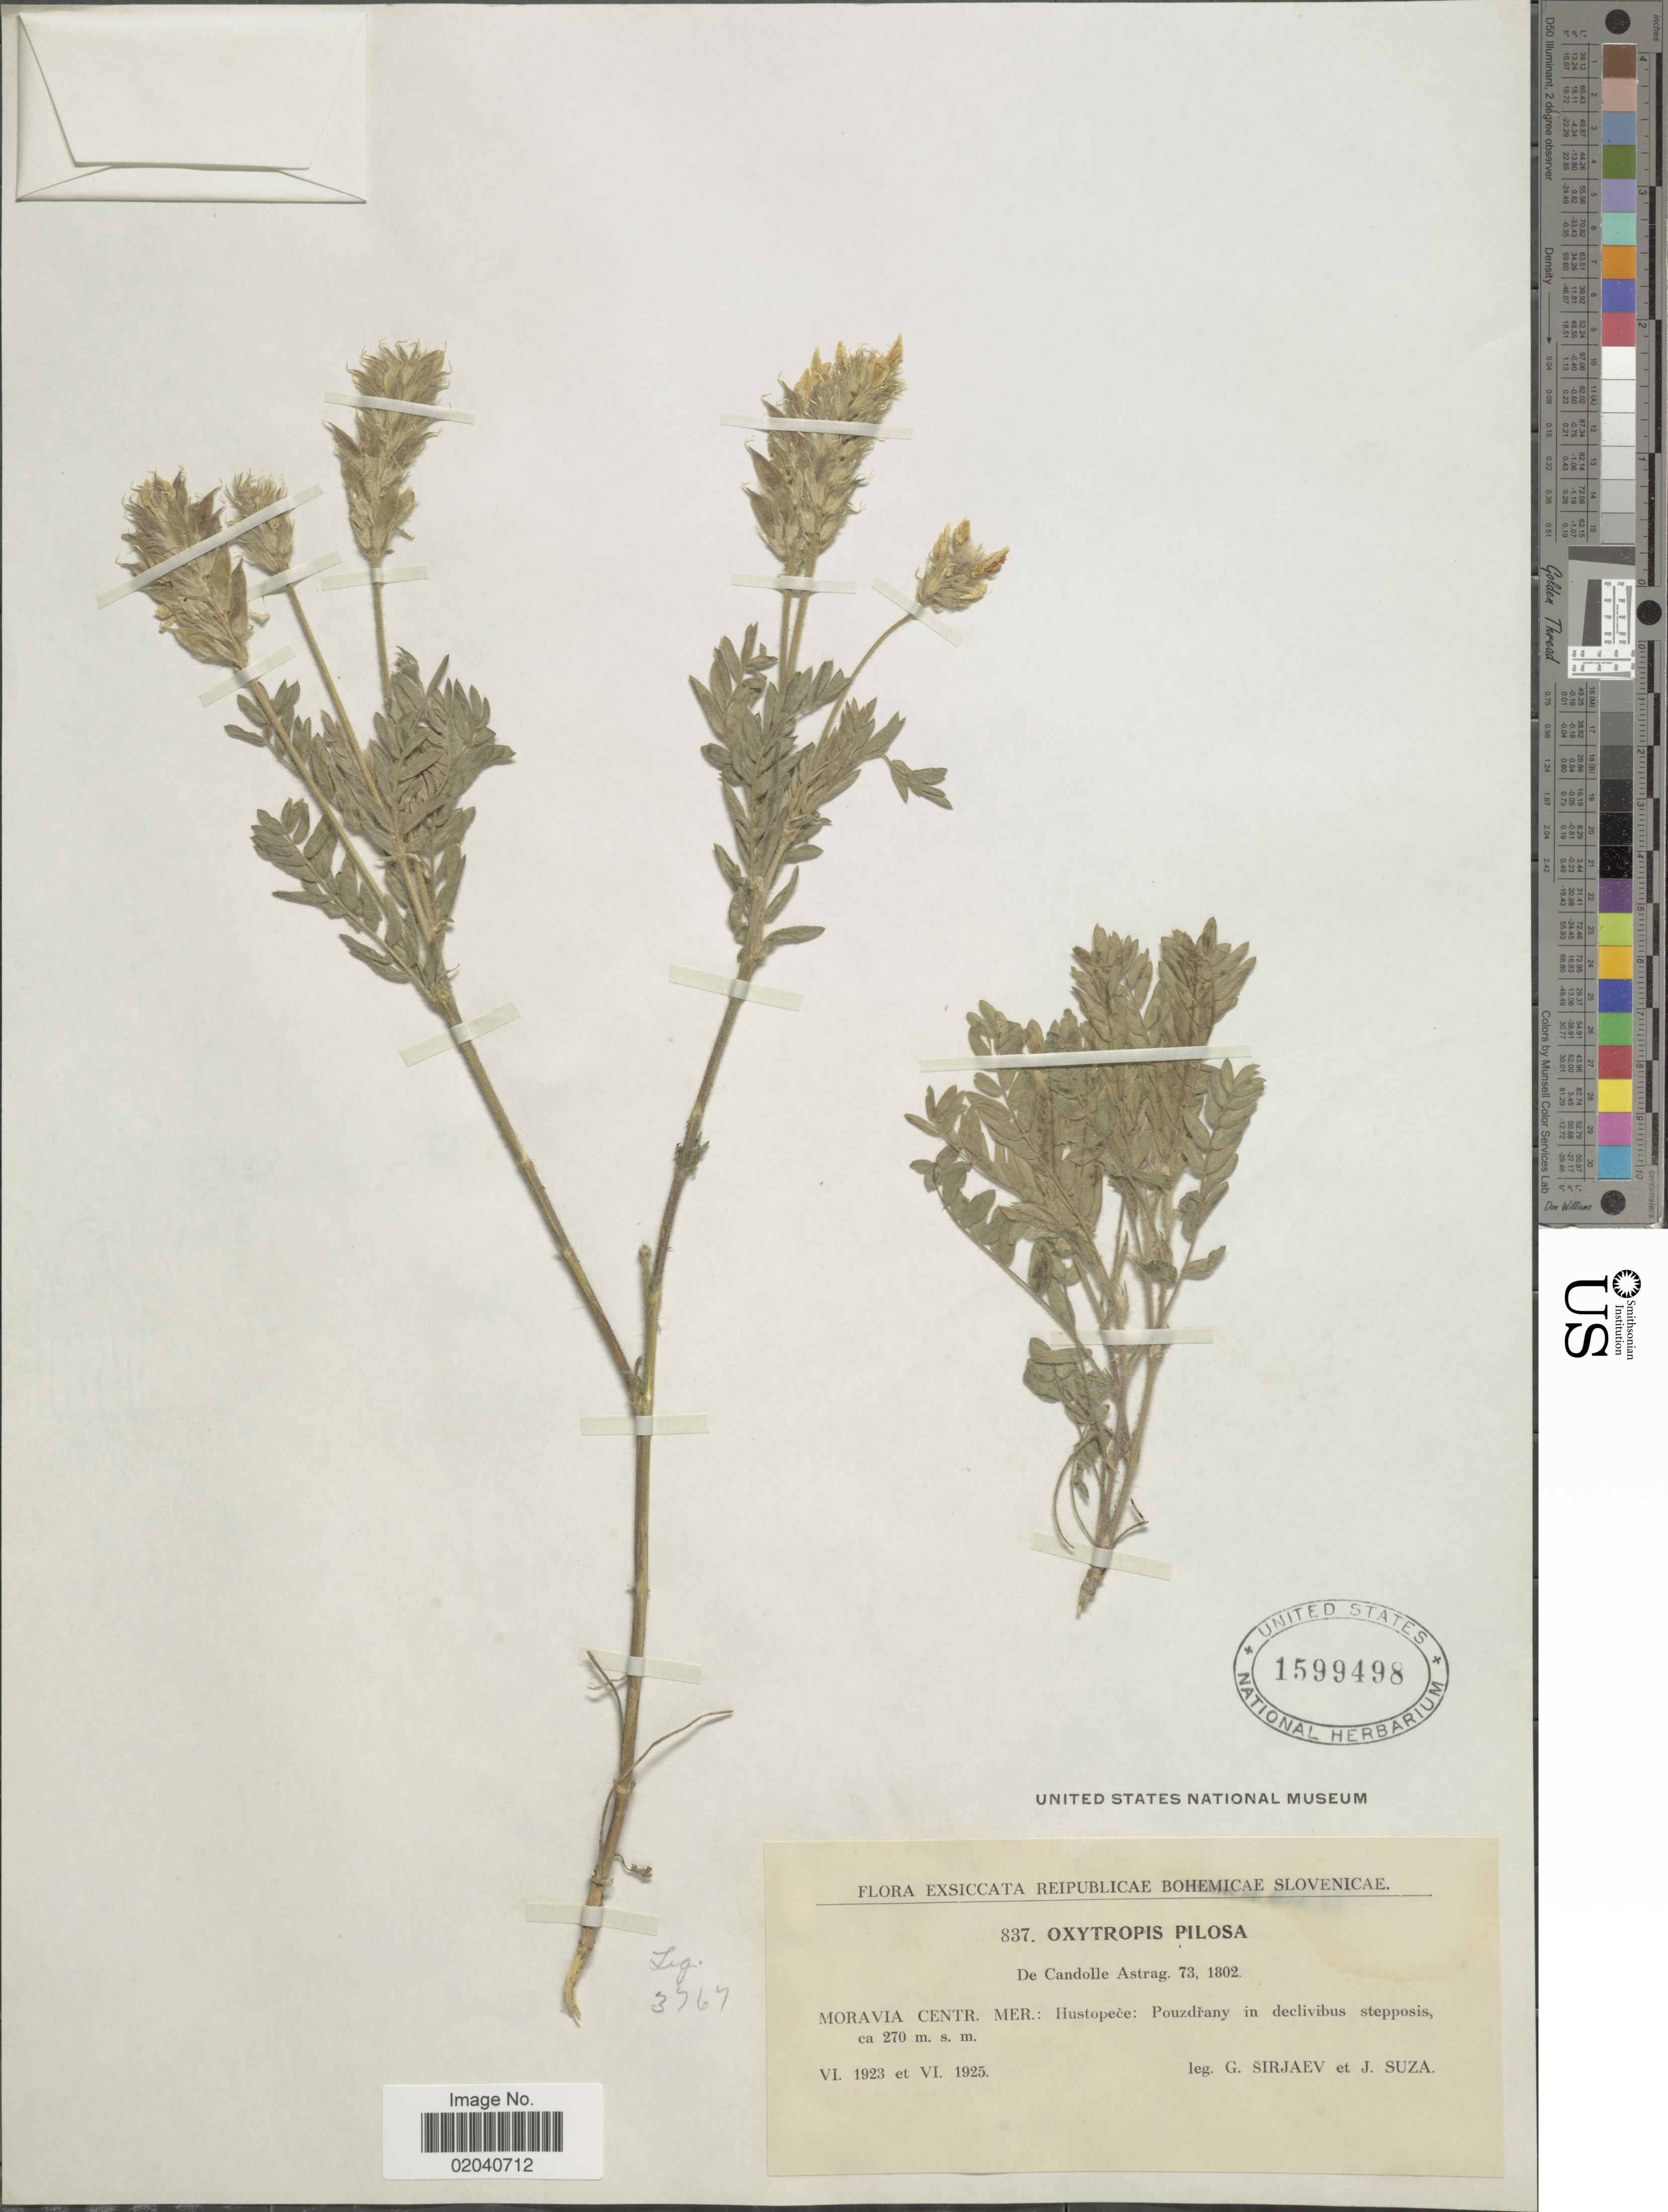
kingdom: Plantae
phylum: Tracheophyta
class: Magnoliopsida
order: Fabales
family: Fabaceae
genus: Oxytropis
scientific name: Oxytropis pilosa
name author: (L.) DC.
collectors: G. Širjaev & J. Suza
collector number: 837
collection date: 1923-06/1925-06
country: Czechia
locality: Moravia Centr. Mer: Hustopeces: Pouzdrany in declivibus stepposis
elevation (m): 270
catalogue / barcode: US 1599498